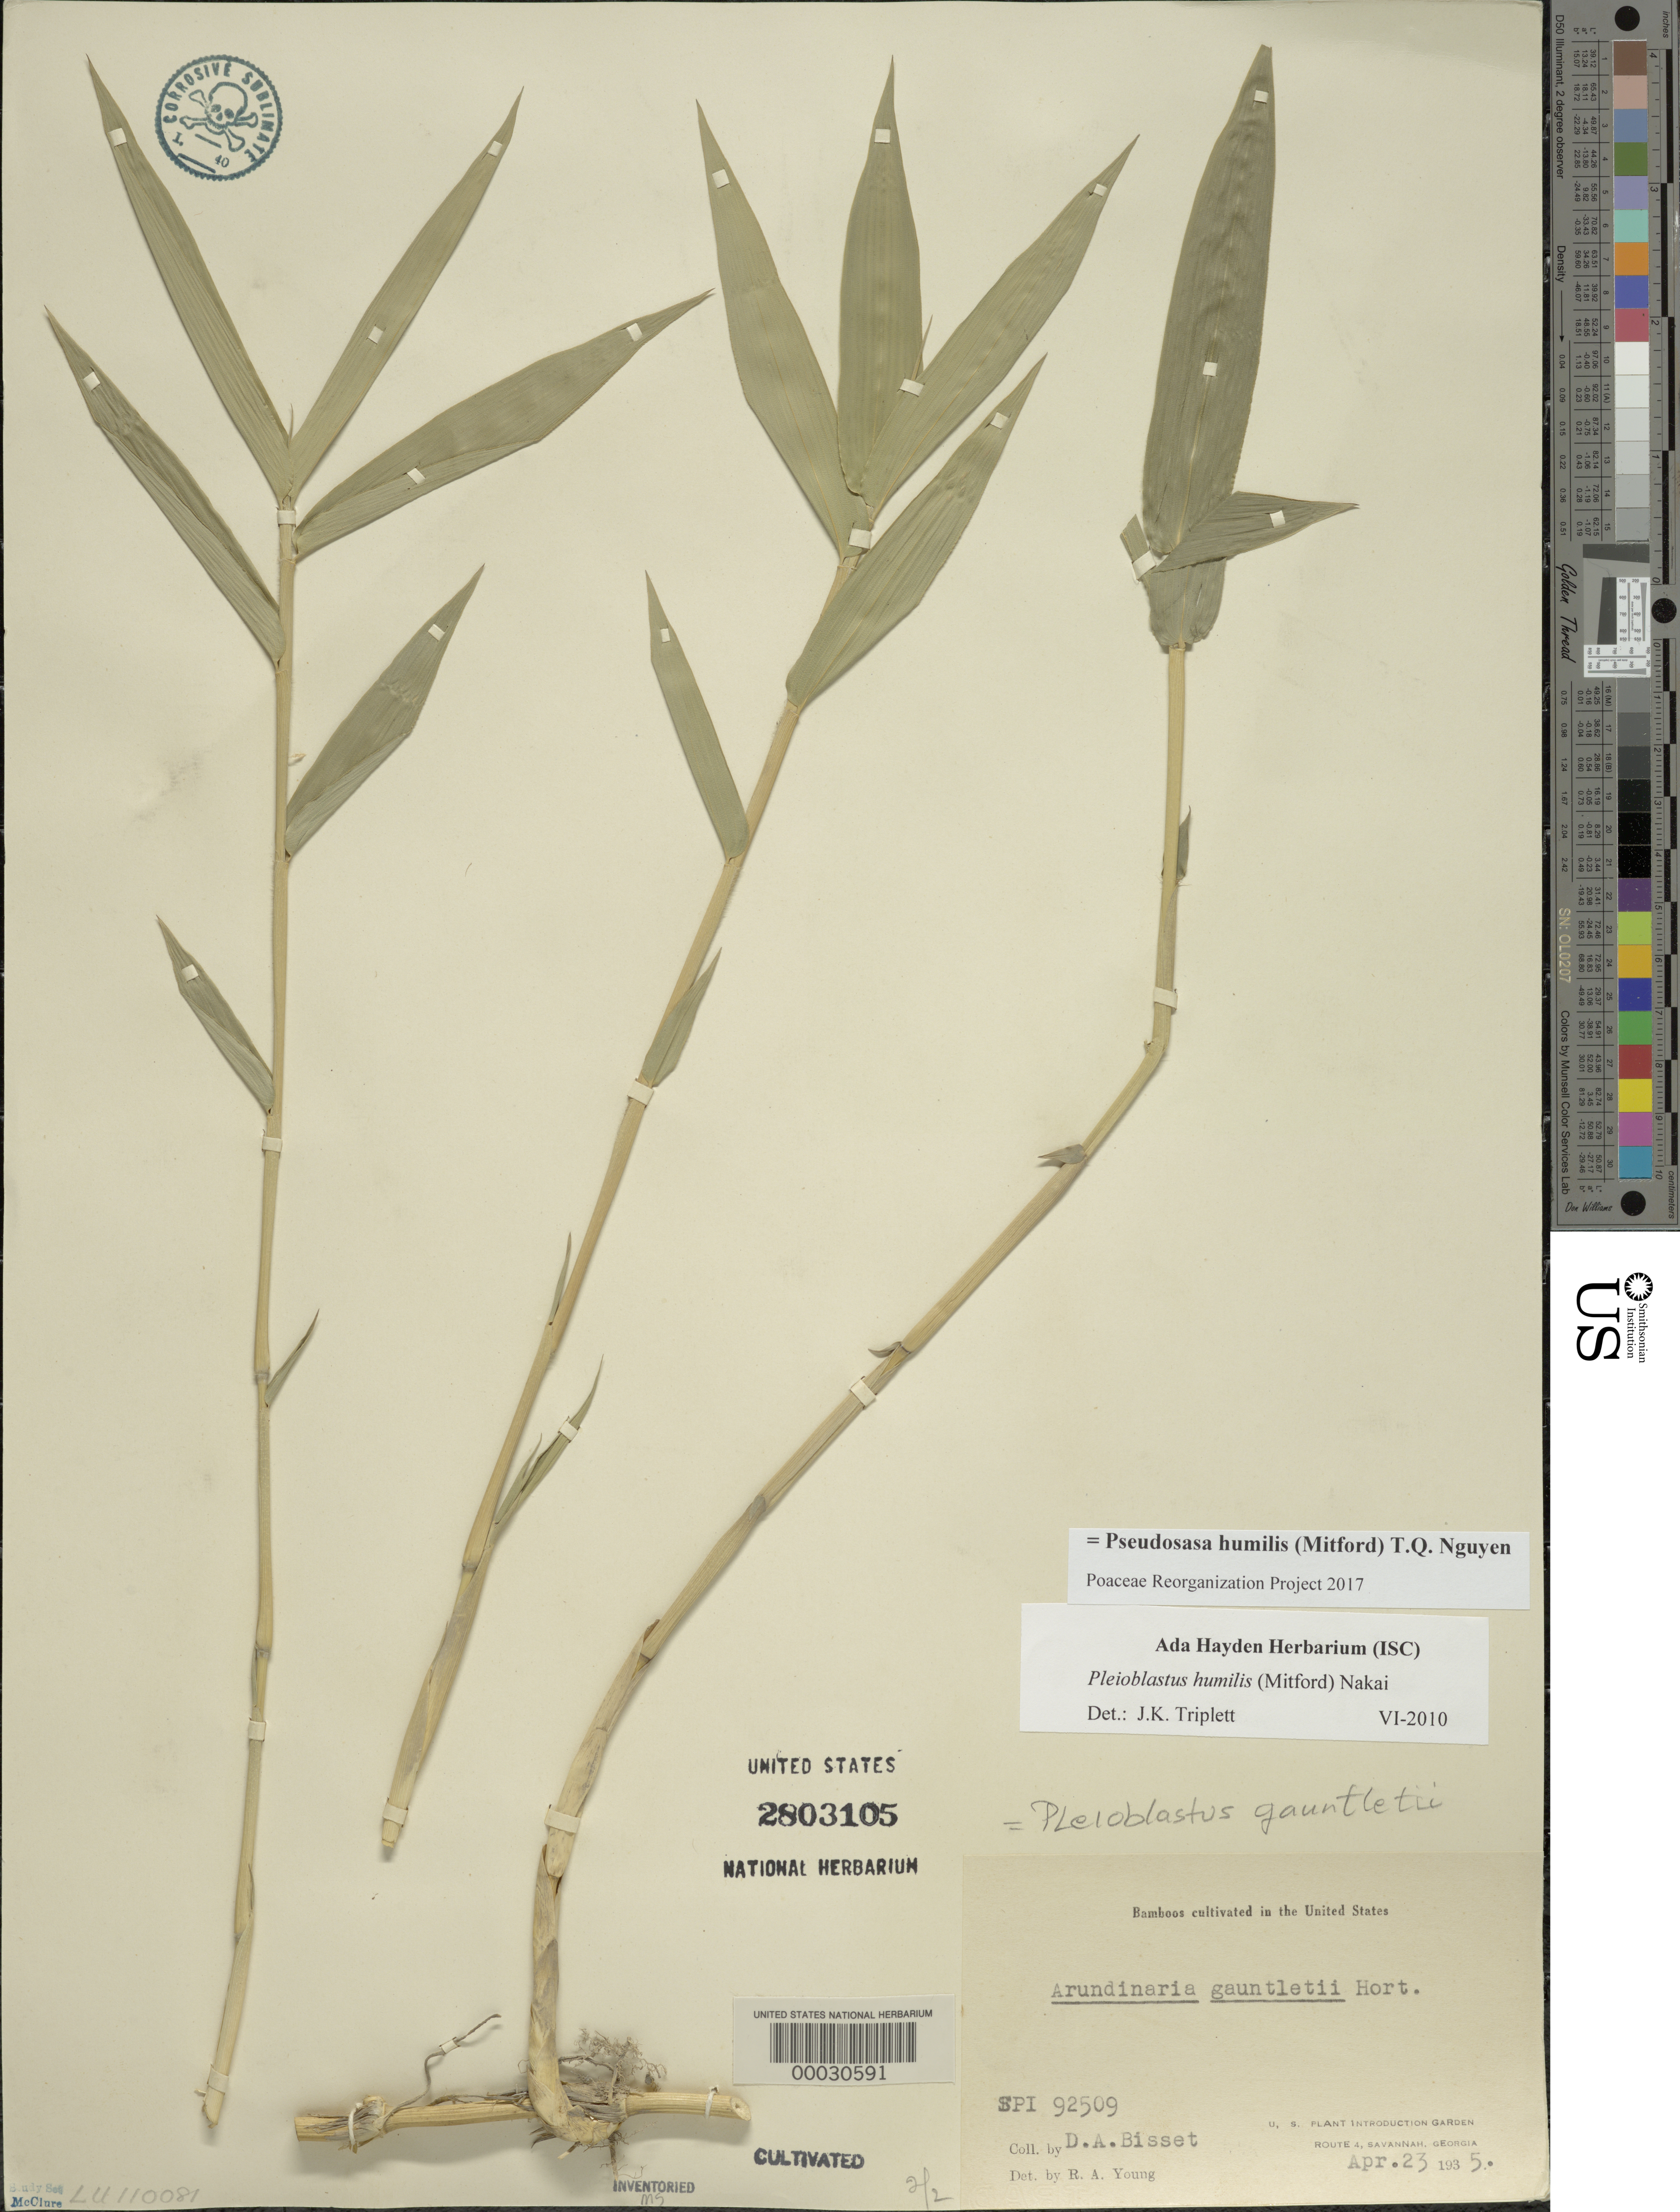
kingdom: Plantae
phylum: Tracheophyta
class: Liliopsida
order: Poales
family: Poaceae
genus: Pseudosasa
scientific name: Pseudosasa humilis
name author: (Mitford) T.Q. Nguyen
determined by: Poaceae Reorganization Project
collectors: D. Bisset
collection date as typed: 16 May 1936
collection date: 1936-05-16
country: United States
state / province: Georgia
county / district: Chatham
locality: U.s.d.a. plant introduction station-savannah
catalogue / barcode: US 2803105